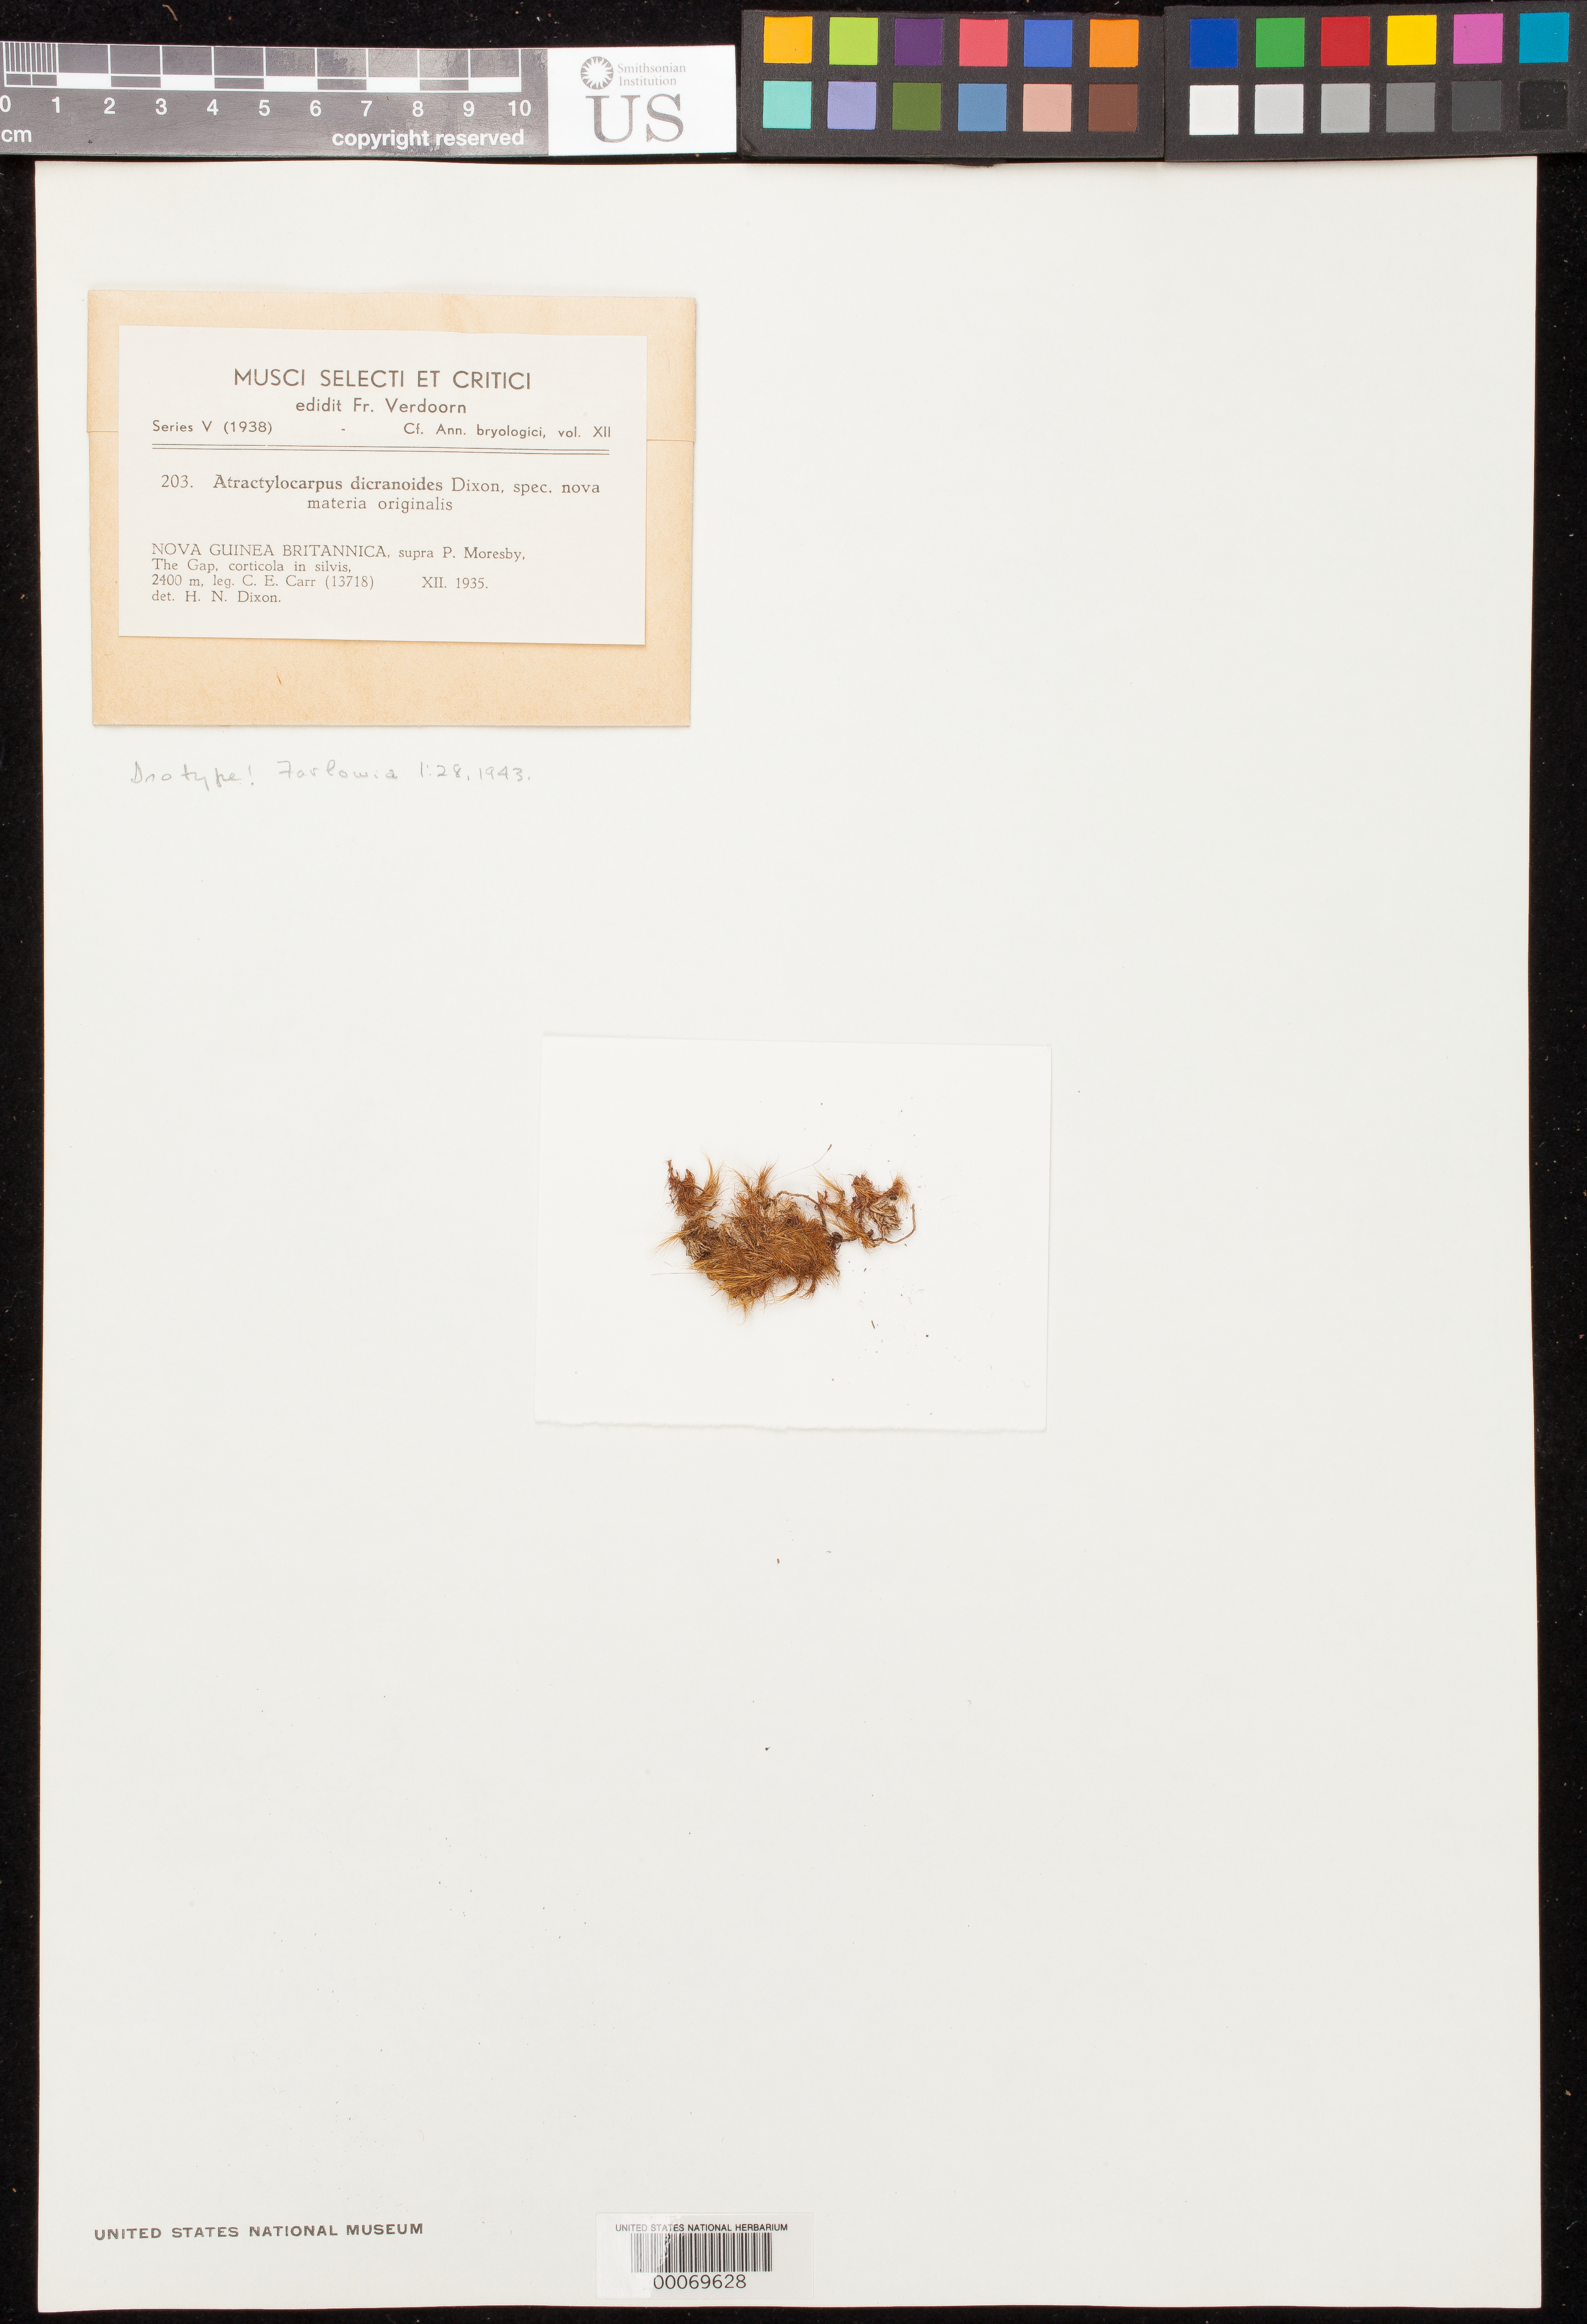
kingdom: Plantae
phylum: Bryophyta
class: Bryopsida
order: Dicranales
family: Leucobryaceae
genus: Atractylocarpus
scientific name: Atractylocarpus dicranoides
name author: Dixon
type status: Isotype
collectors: C. Carr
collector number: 13718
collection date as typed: Dec 1935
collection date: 1935-12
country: Papua New Guinea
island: New Guinea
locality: The Gap.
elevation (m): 2400